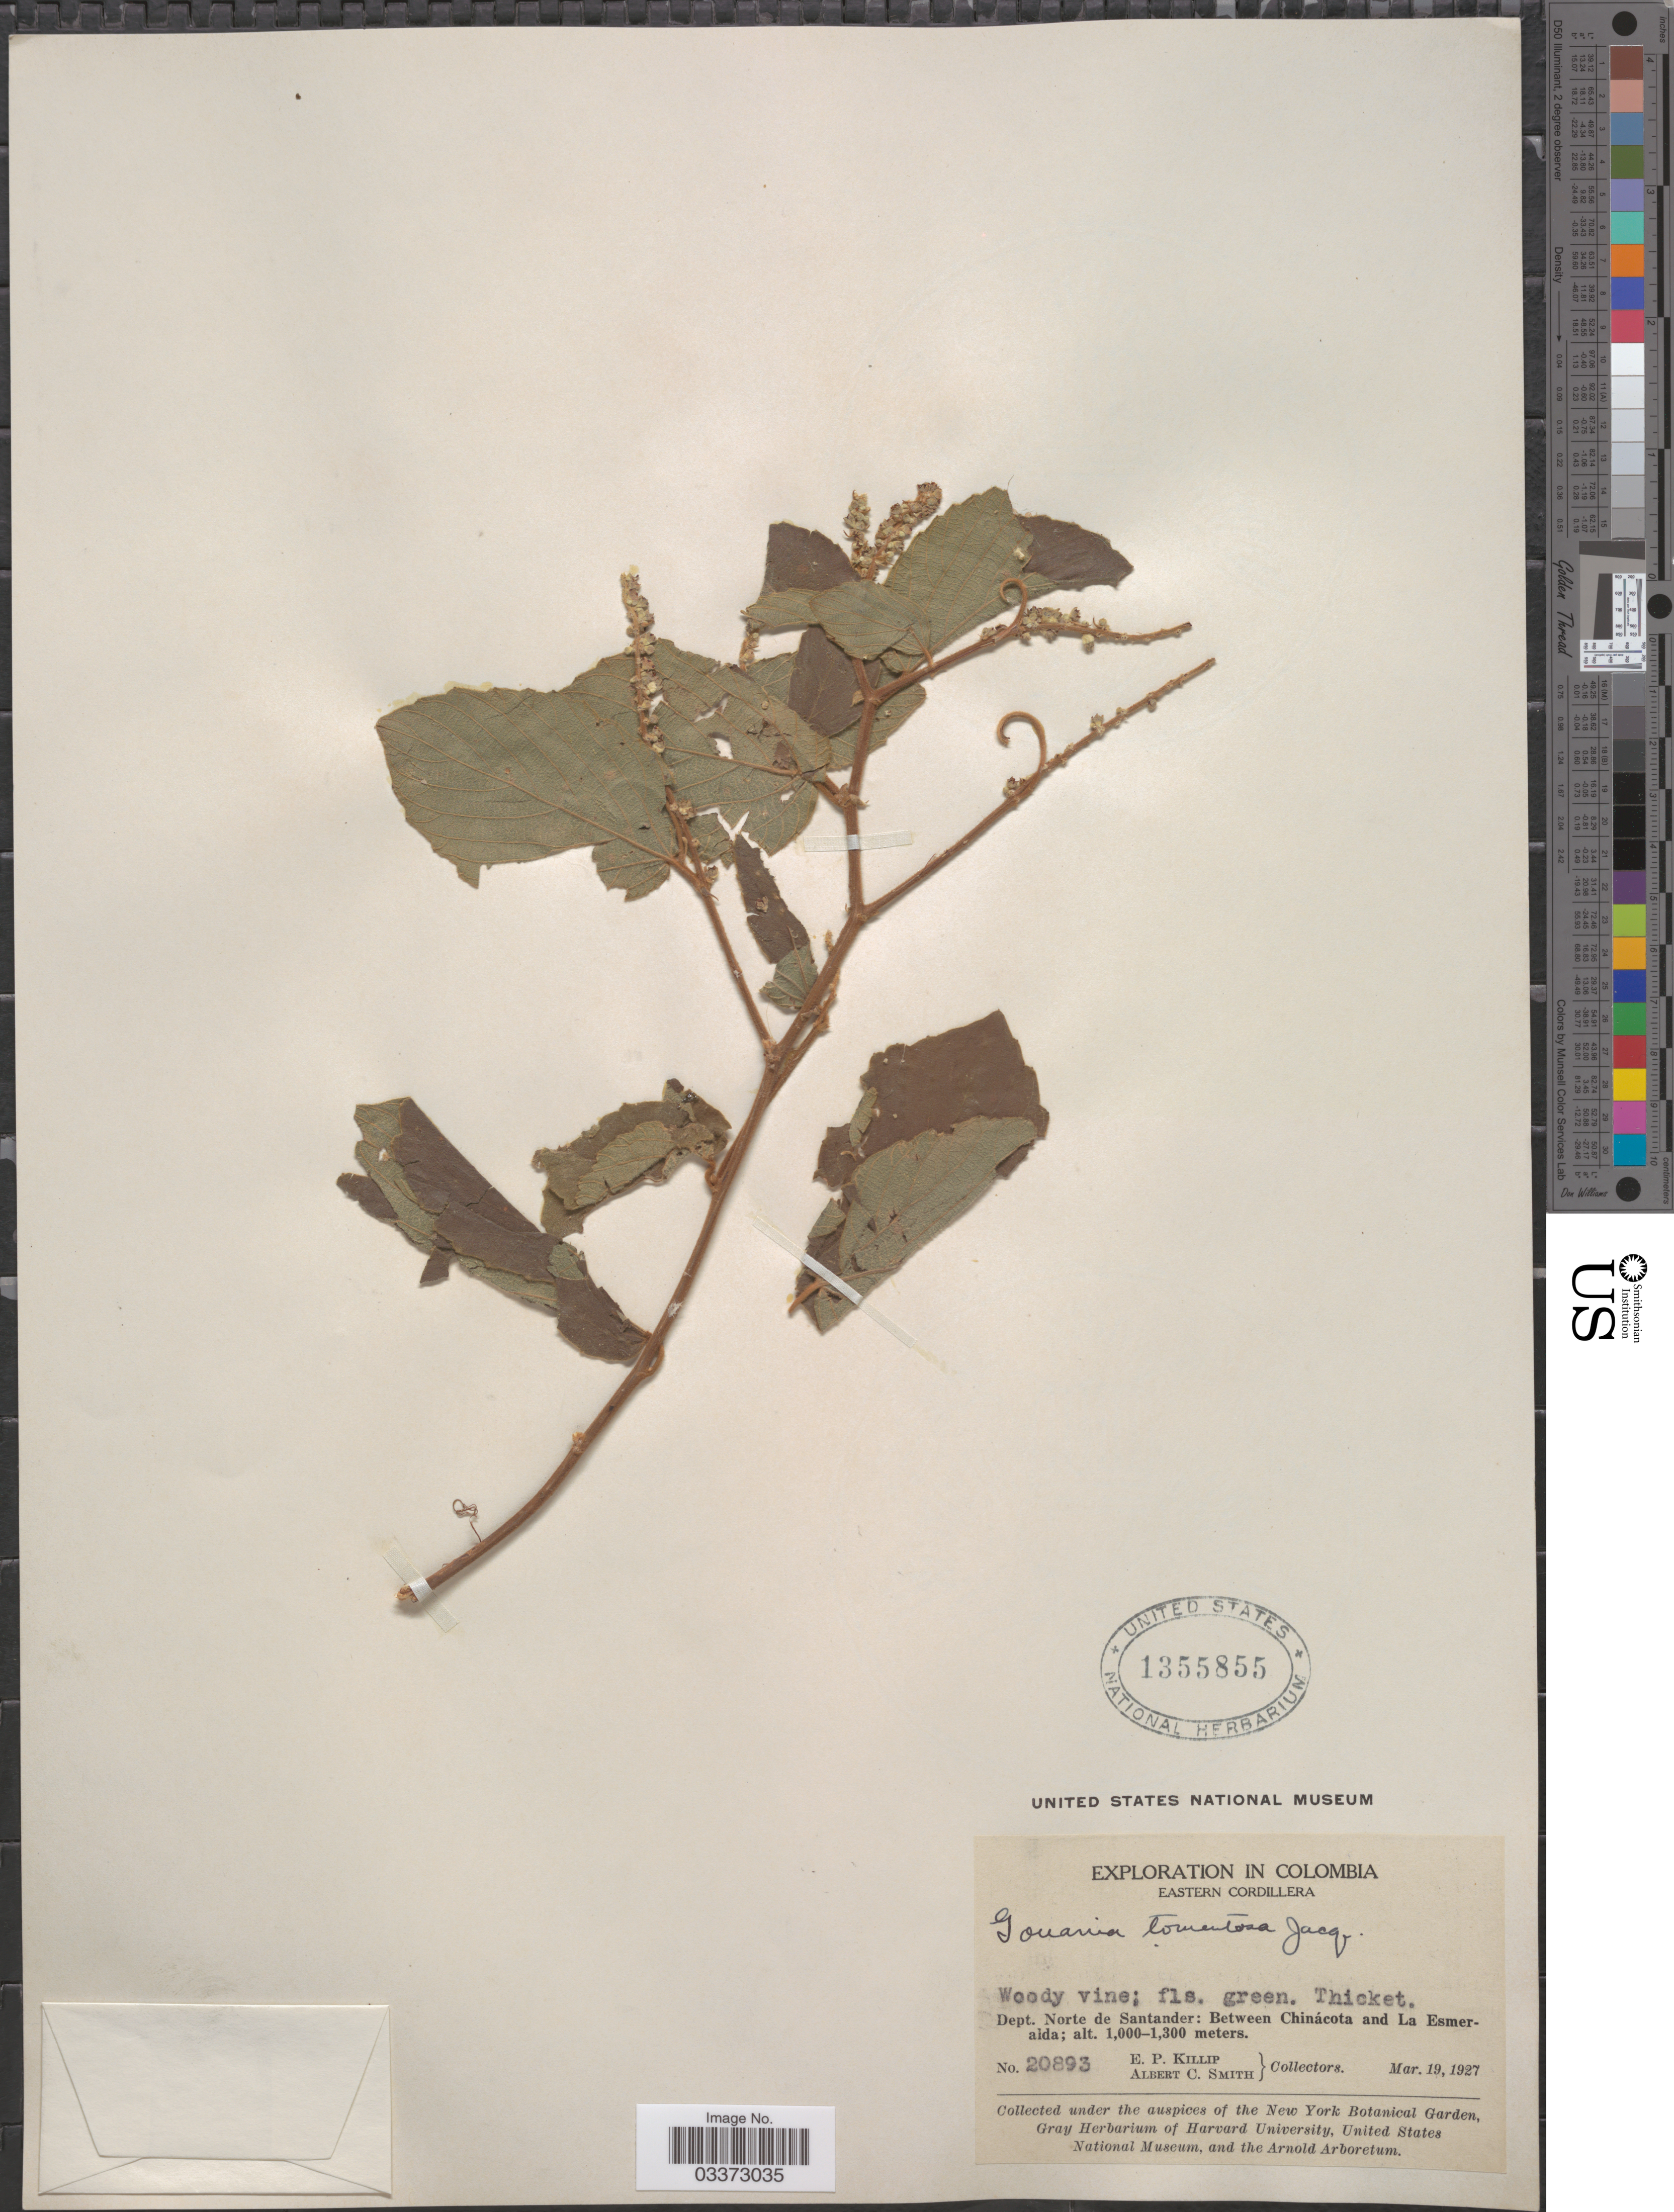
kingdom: Plantae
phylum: Tracheophyta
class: Magnoliopsida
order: Rosales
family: Rhamnaceae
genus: Gouania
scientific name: Gouania tomentosa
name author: Jacq.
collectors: E. P. Killip & A. C. Smith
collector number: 20893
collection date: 1927-03-19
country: Colombia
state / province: Norte de Santander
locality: Dept. Norte de Santander: Between Chinácota and La Esmeralda. Eastern Cordillera.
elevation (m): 1000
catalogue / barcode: US 1355855